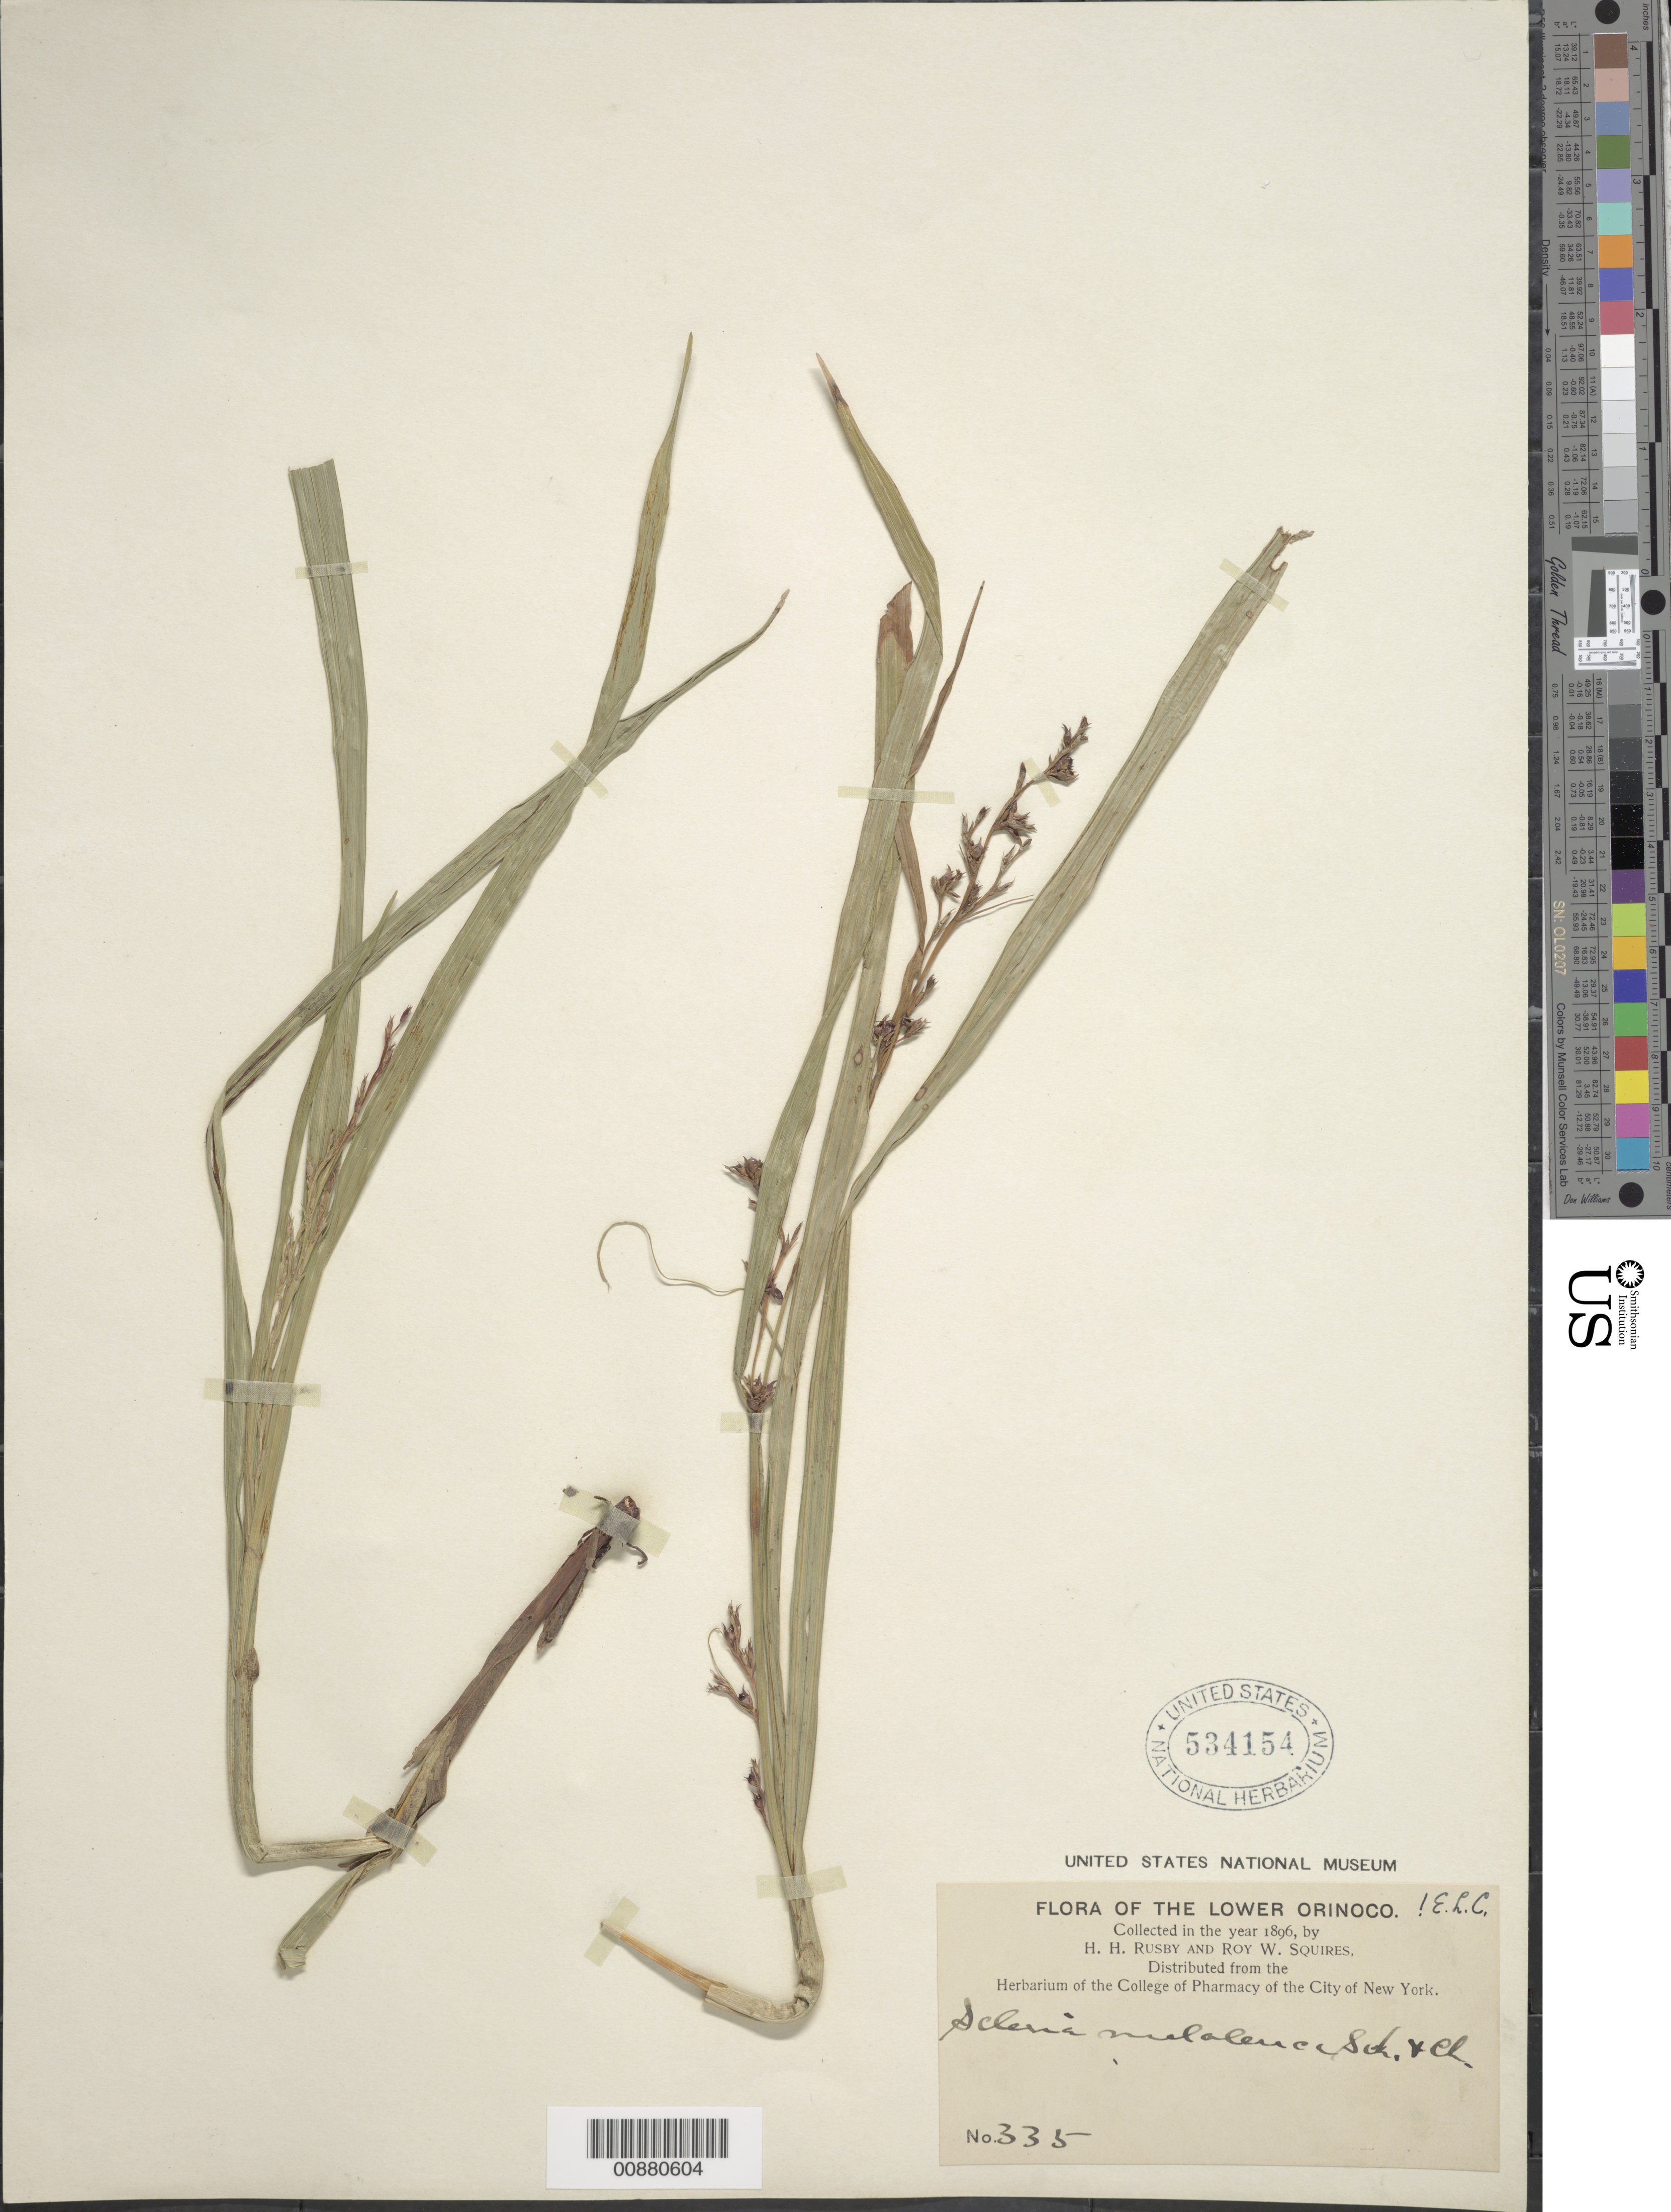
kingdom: Plantae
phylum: Tracheophyta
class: Liliopsida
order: Poales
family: Cyperaceae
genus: Scleria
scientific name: Scleria gaertneri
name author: Raddi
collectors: H. H. Rusby & R. Squires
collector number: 335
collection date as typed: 1896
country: Venezuela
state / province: Delta Amacuro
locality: Lower Orinoco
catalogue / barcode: US 534154